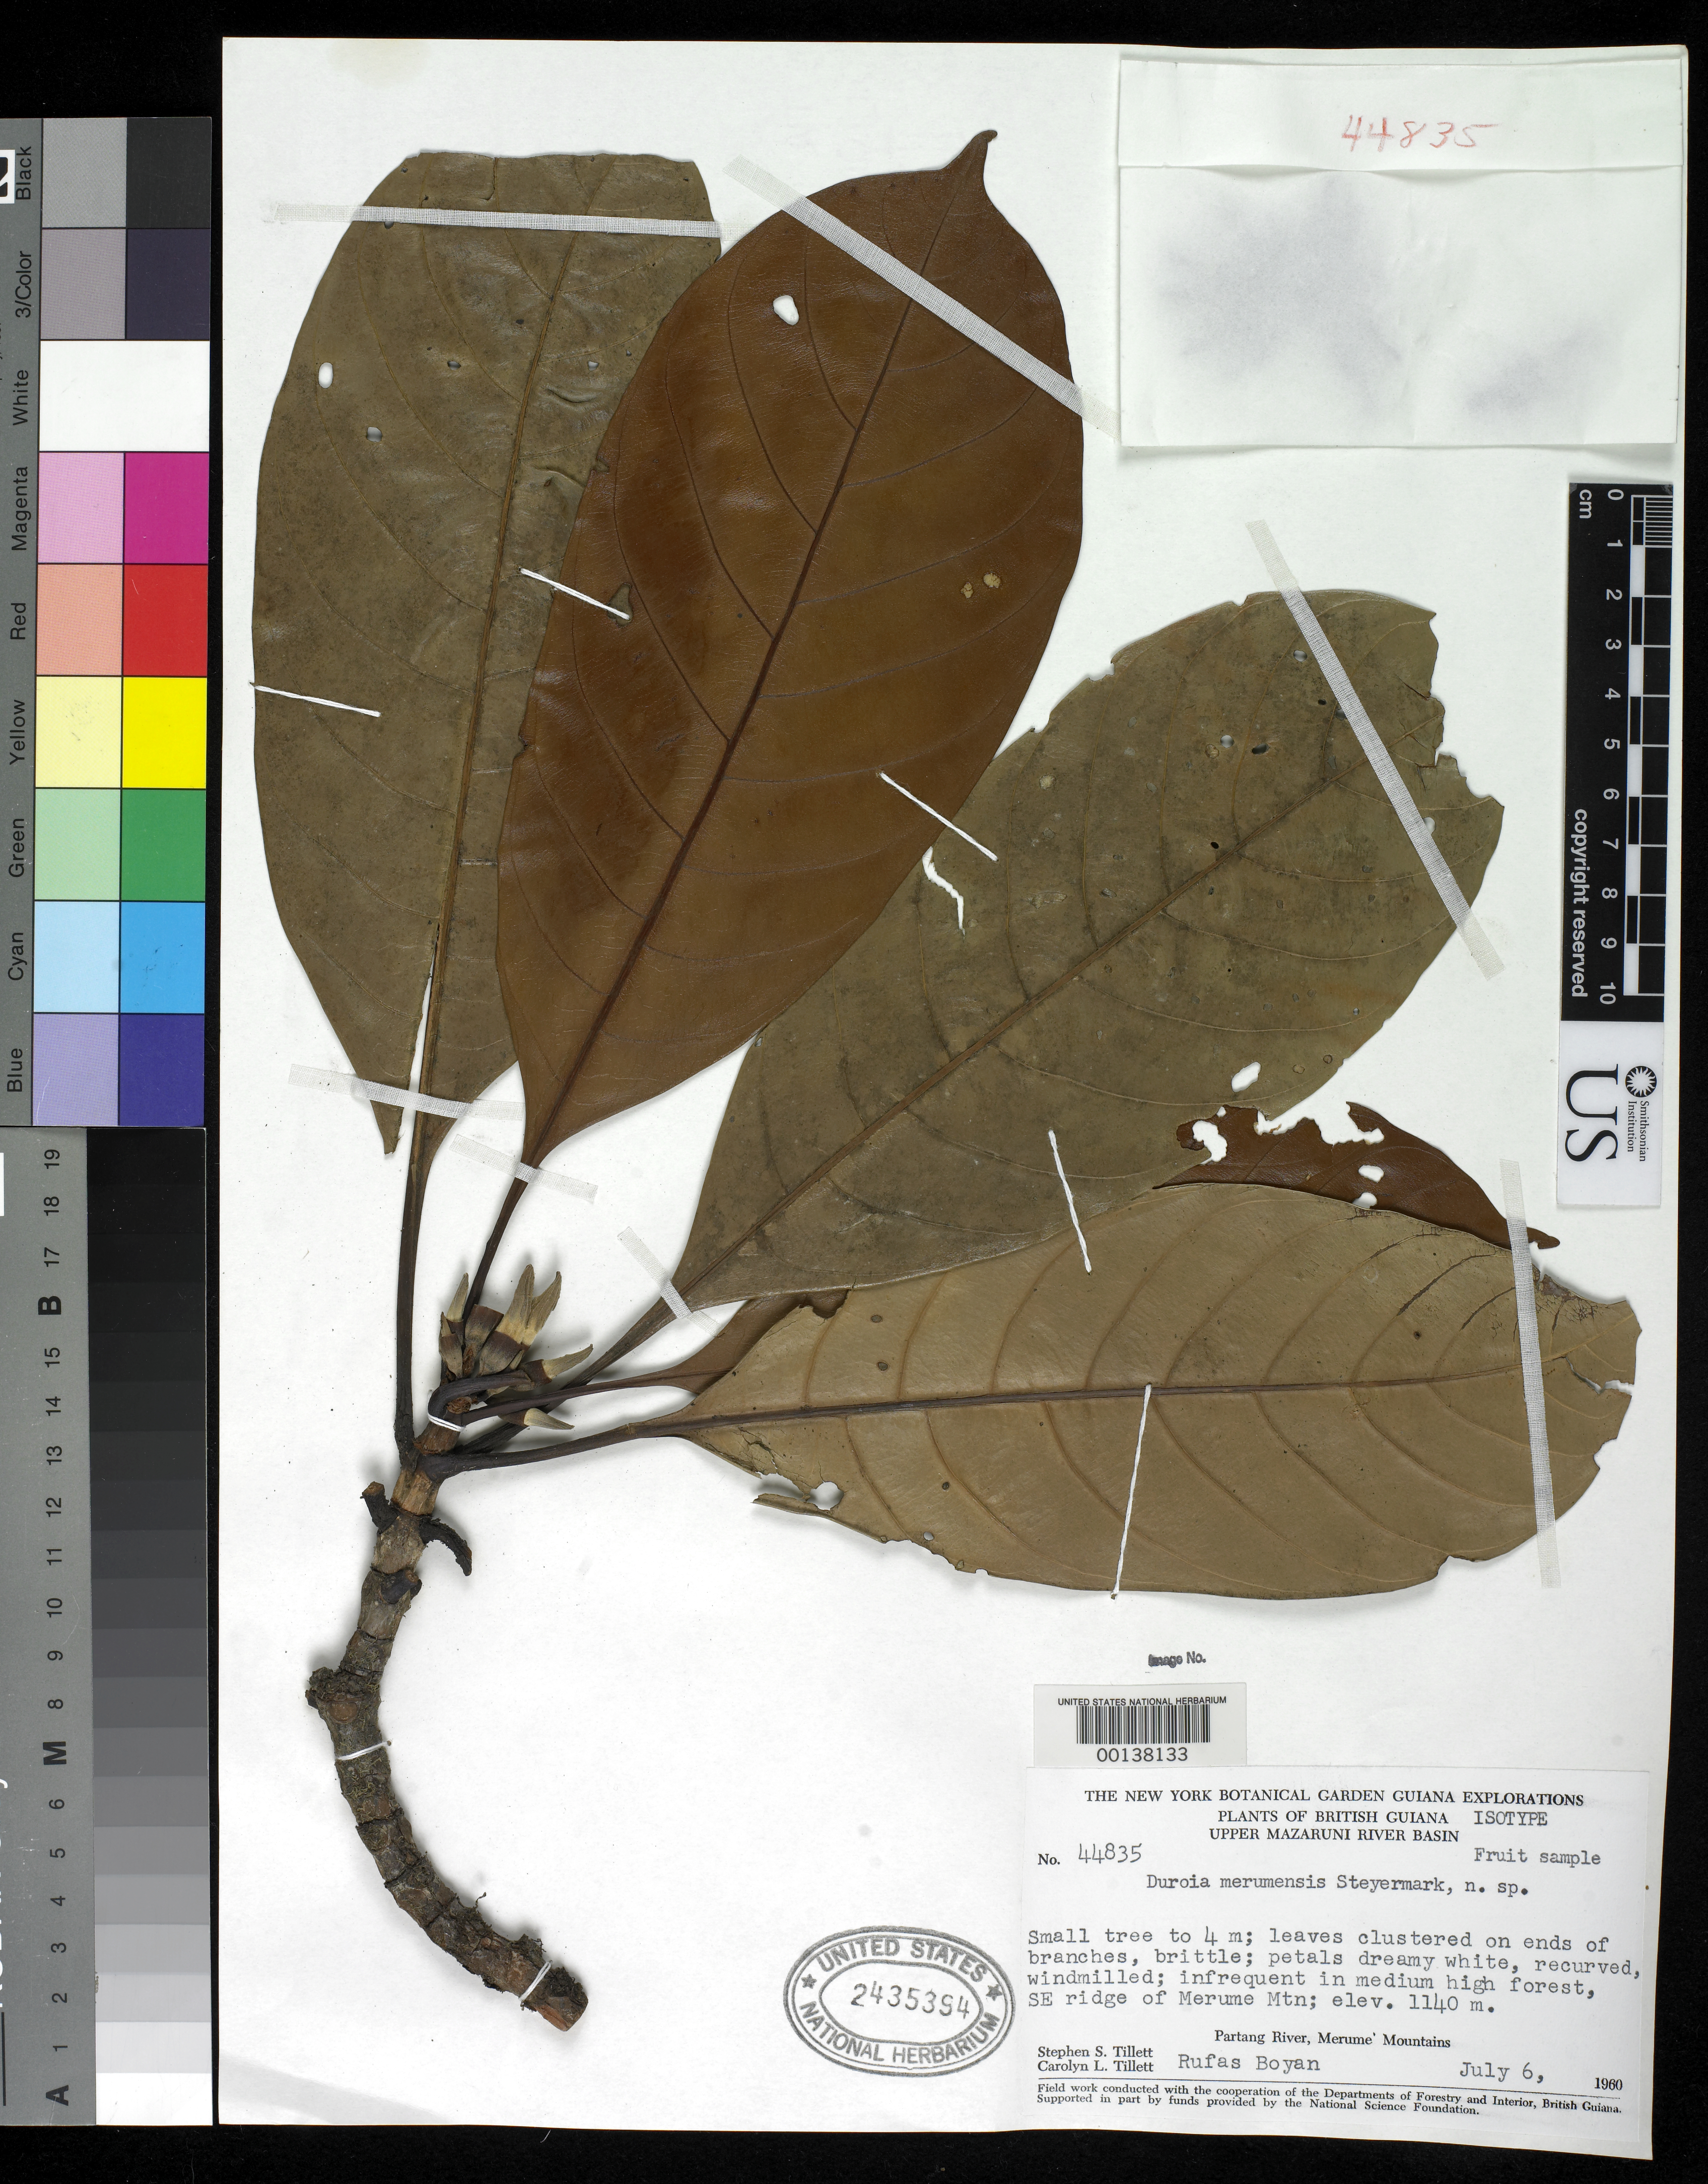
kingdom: Plantae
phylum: Tracheophyta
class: Magnoliopsida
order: Gentianales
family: Rubiaceae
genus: Duroia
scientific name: Duroia merumensis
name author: Steyerm.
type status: Isotype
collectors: S. S. Tillett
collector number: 44835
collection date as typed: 06 Jul 1960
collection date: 1960-07-06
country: Guyana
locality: Merume Mts.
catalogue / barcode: US 2435394